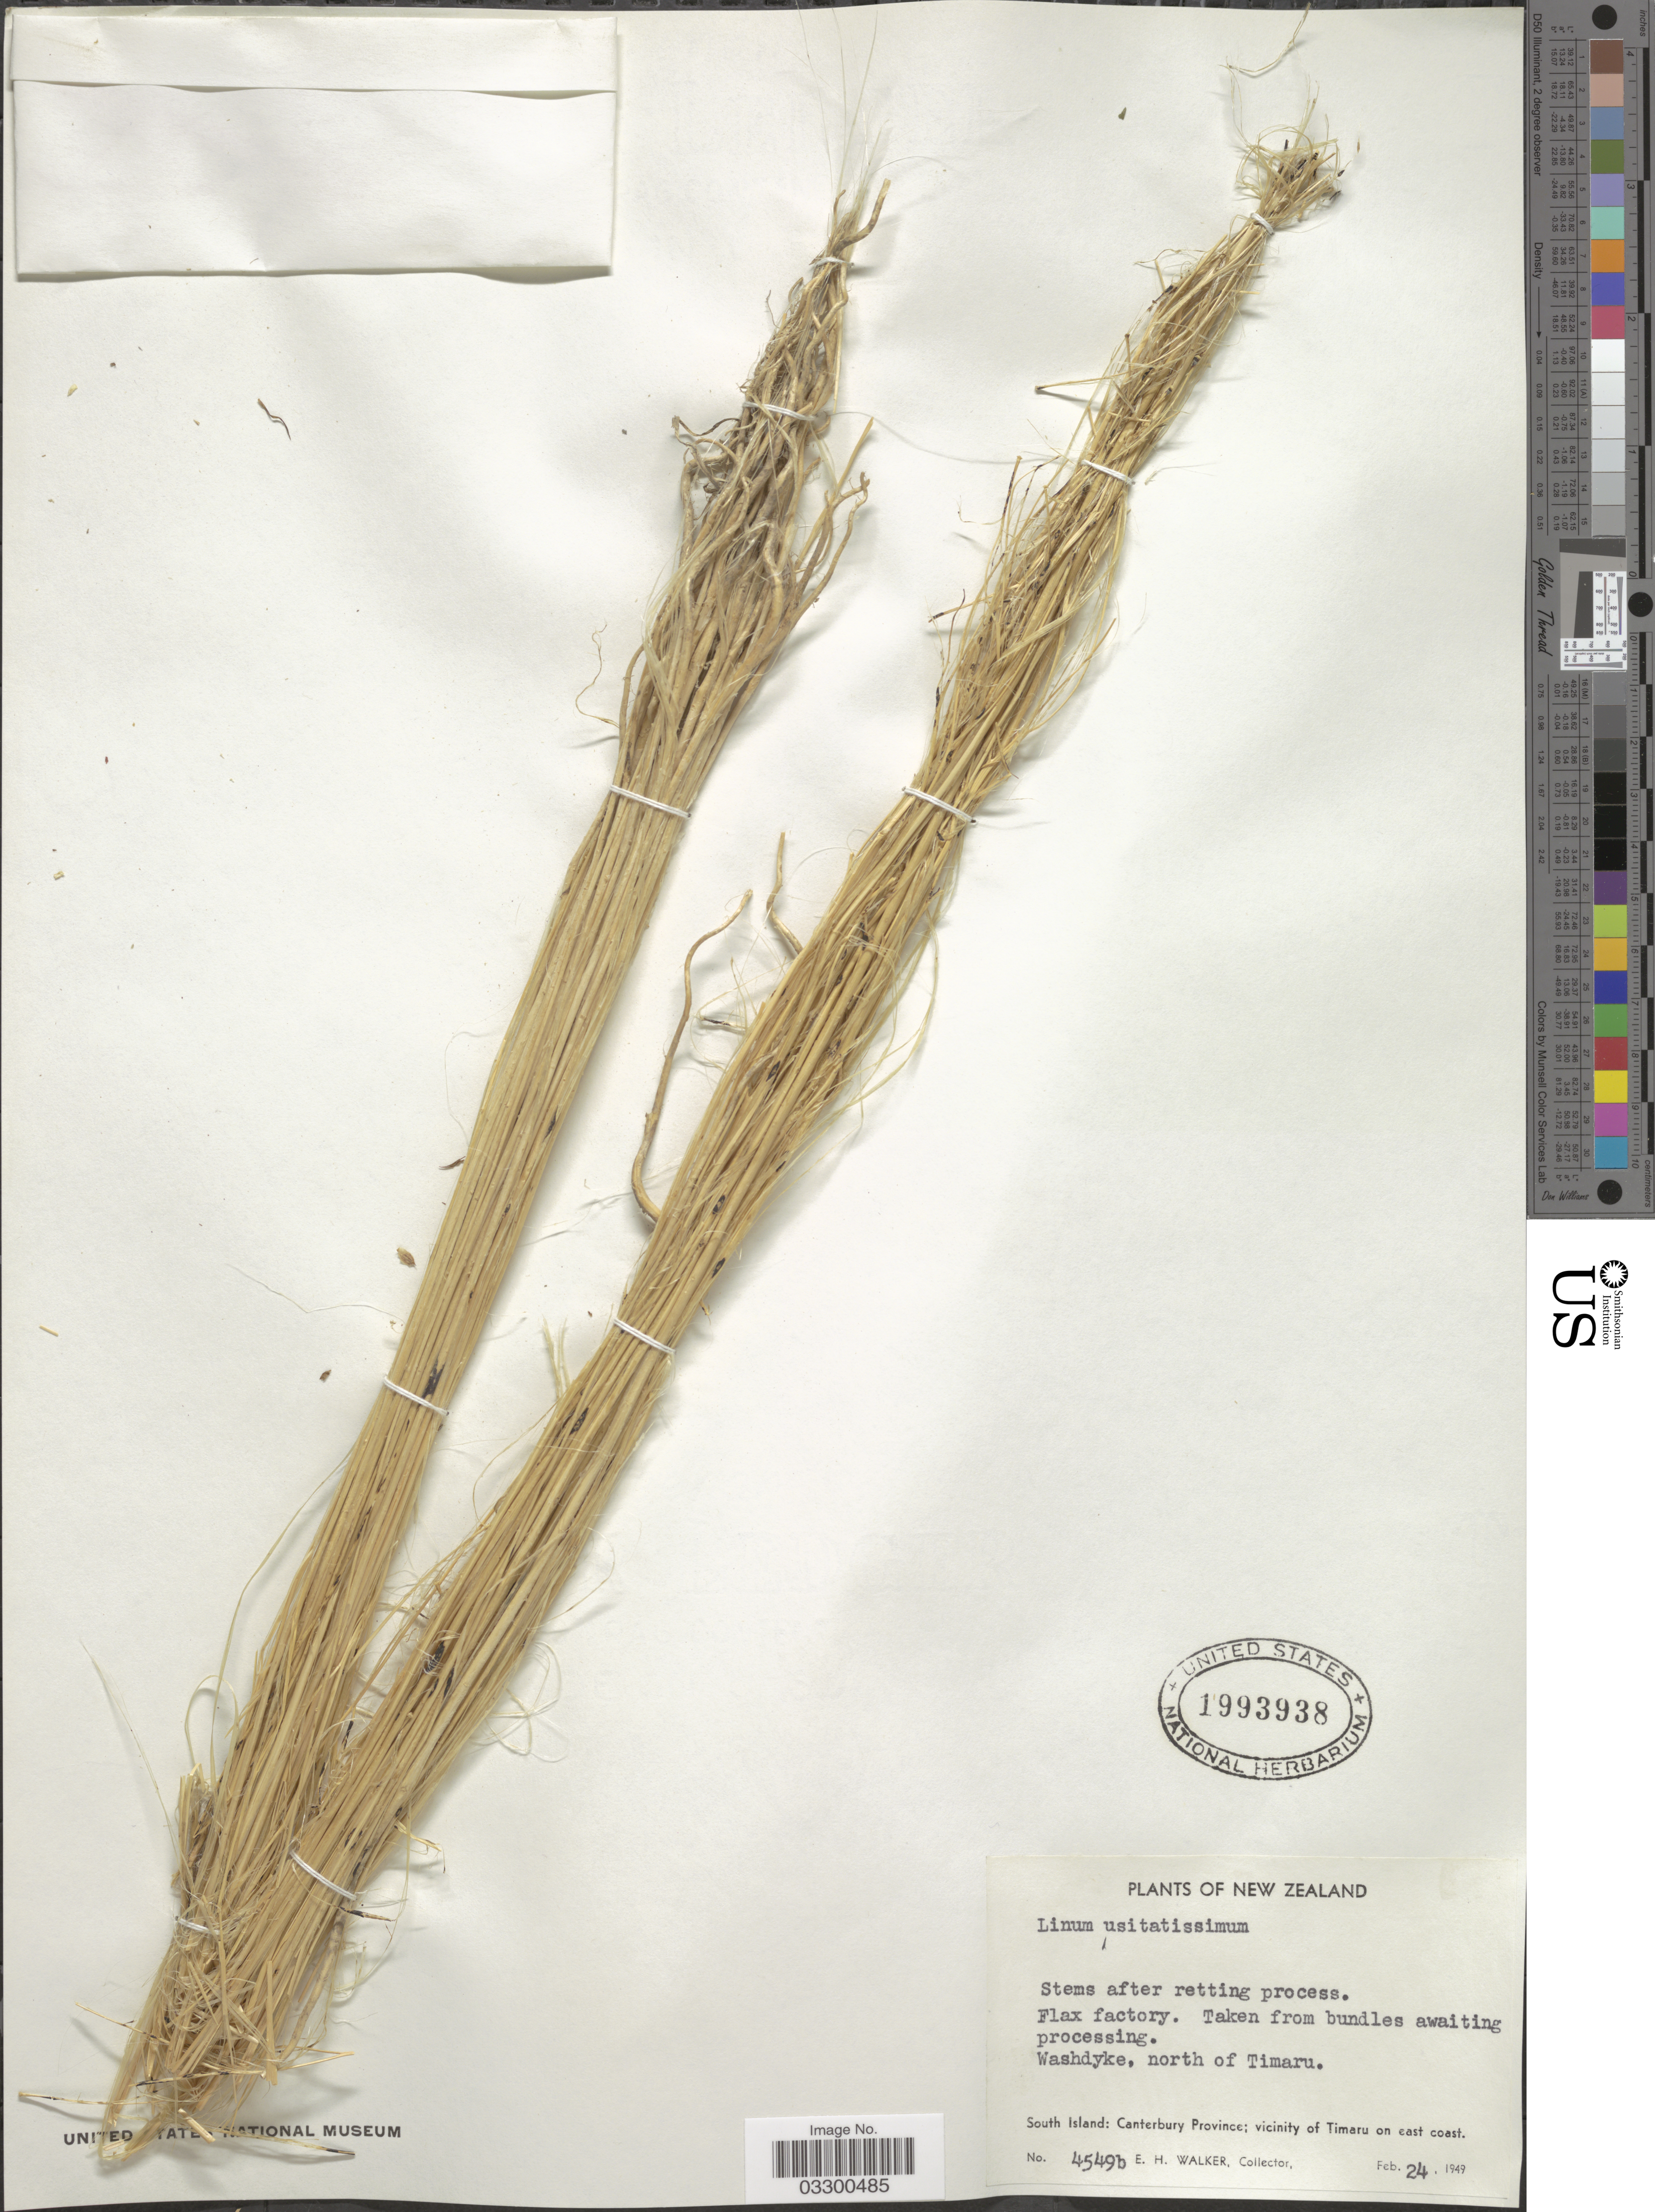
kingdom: Plantae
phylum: Tracheophyta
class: Magnoliopsida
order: Malpighiales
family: Linaceae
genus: Linum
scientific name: Linum usitatissimum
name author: L.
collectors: E. H. Walker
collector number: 4549b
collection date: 1949-02-24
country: New Zealand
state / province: Canterbury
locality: Washdyke, north of Timaru. South Island: vicinity of Timaru on east coast.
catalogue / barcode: US 1993938